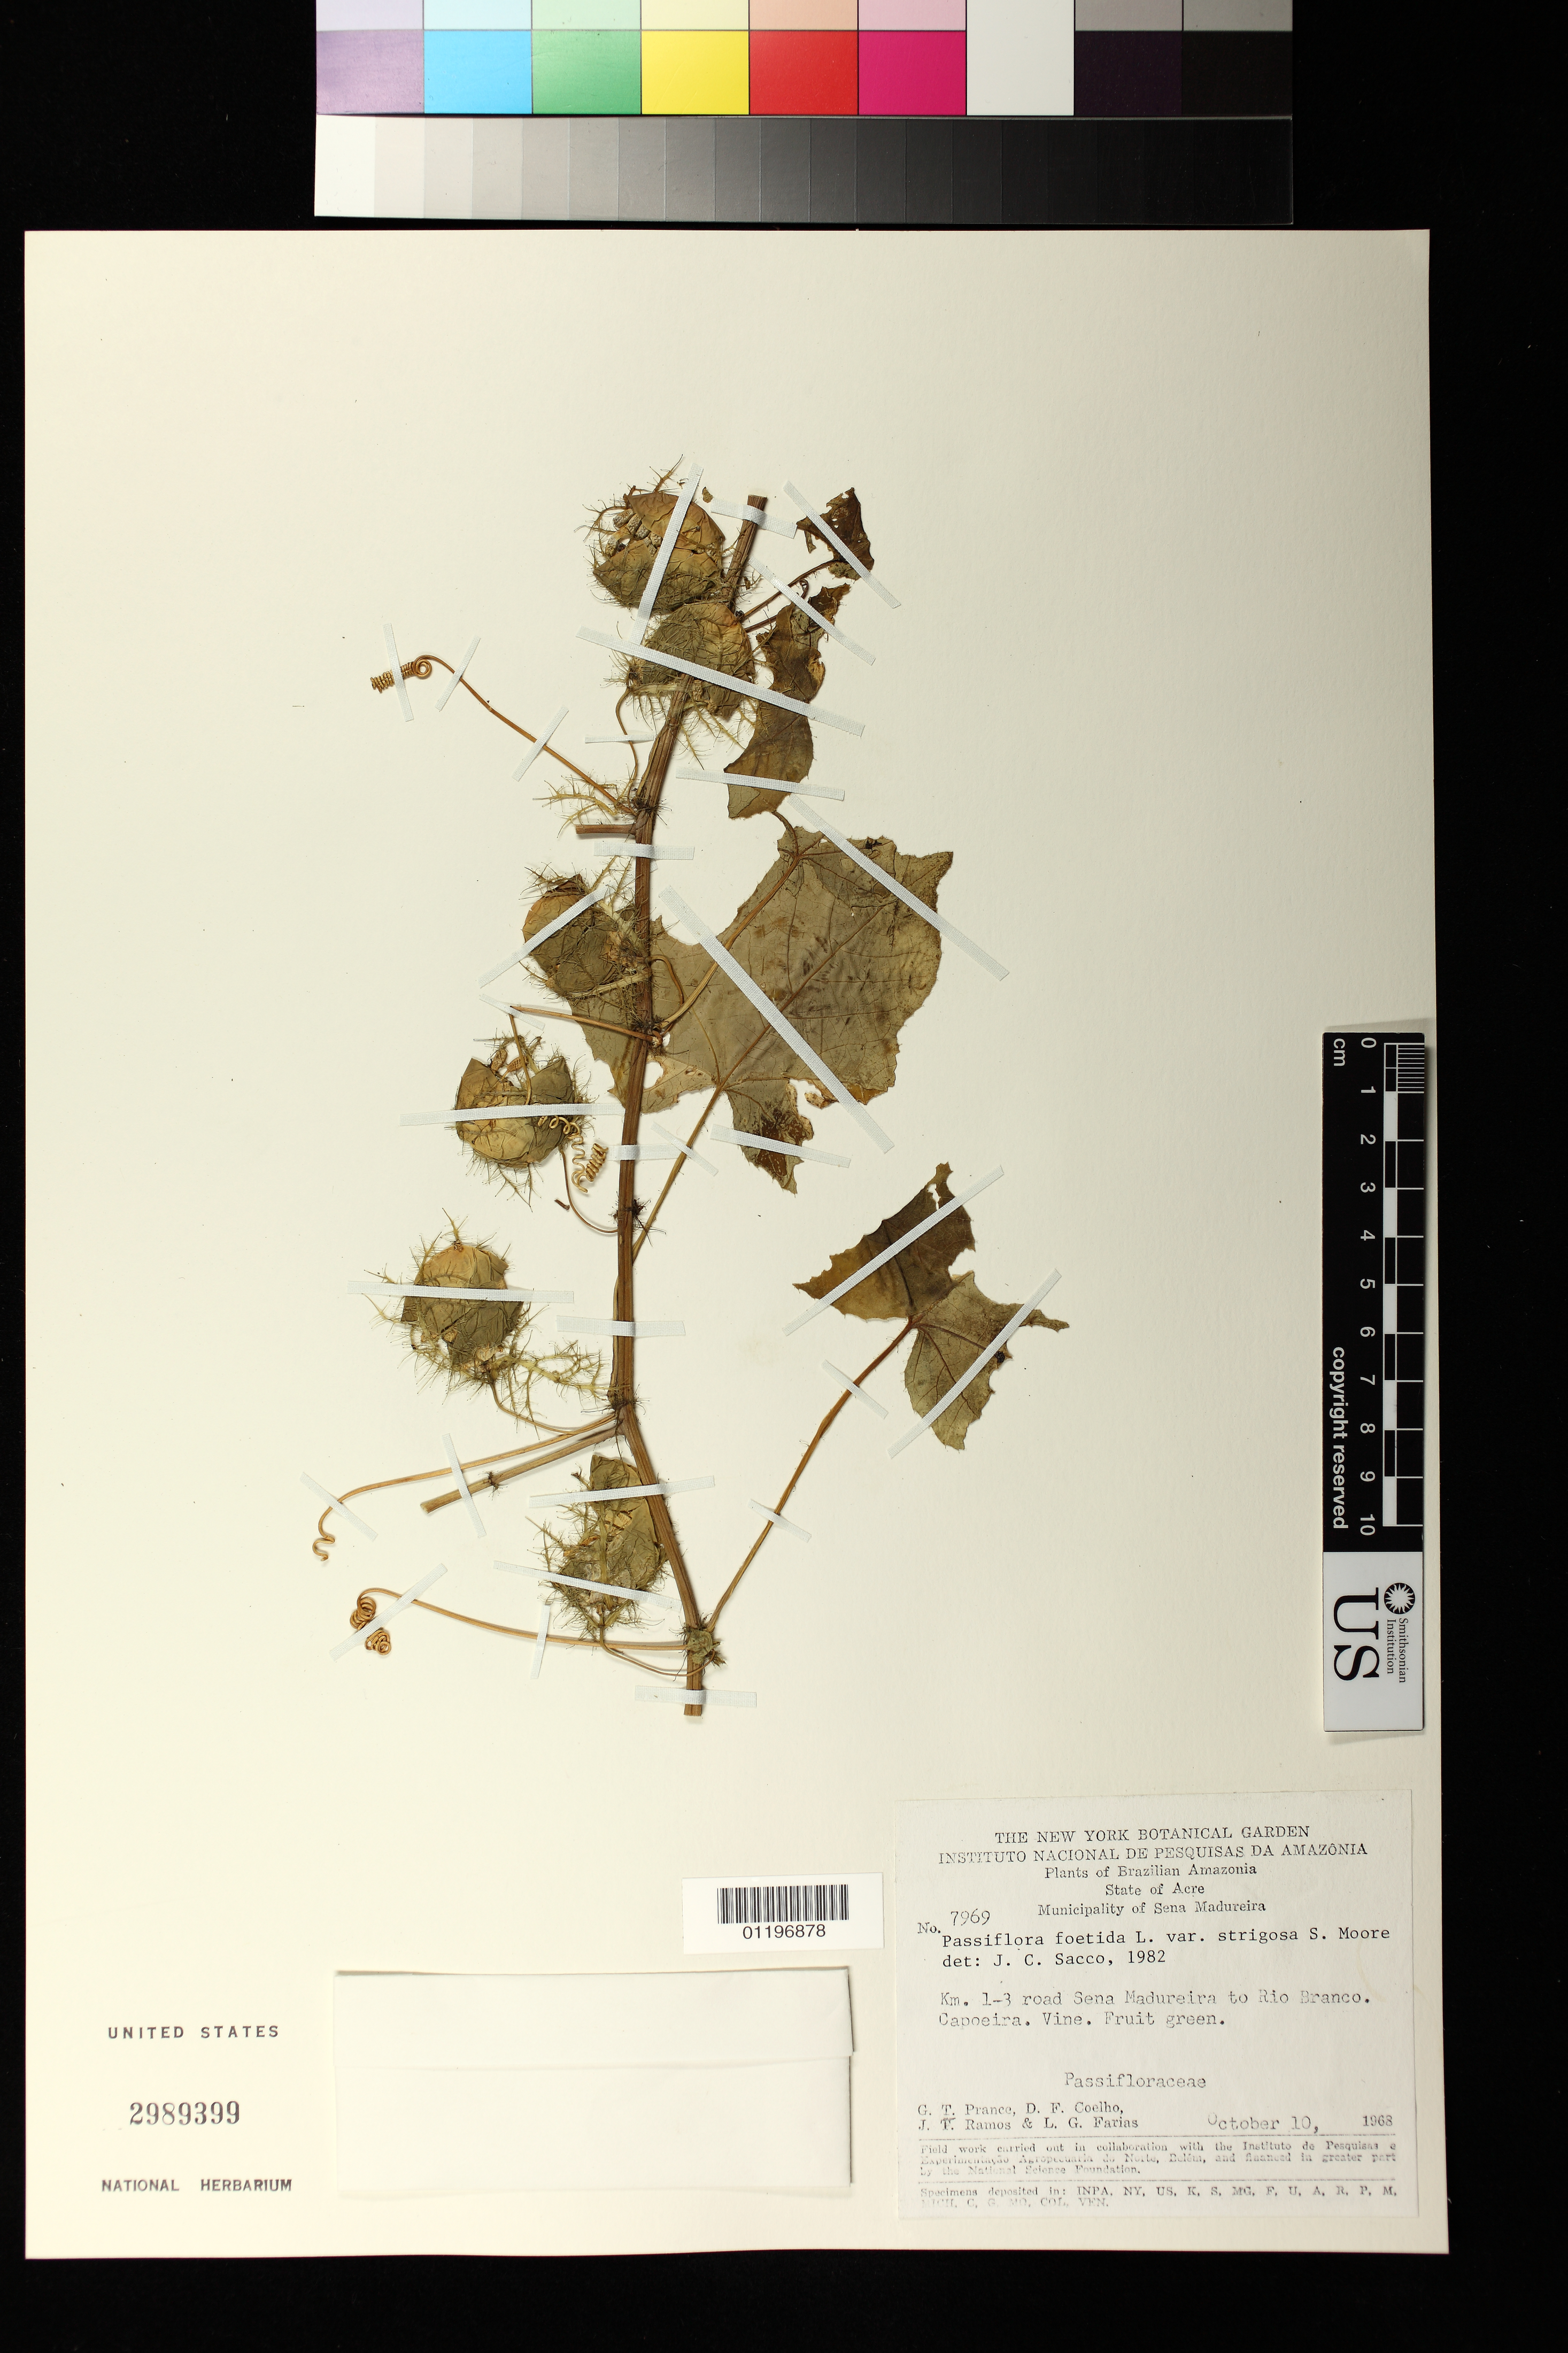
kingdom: Plantae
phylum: Tracheophyta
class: Magnoliopsida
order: Malpighiales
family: Passifloraceae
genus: Passiflora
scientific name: Passiflora foetida var. strigosa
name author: (M. Roem.) S. Moore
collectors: G. T. Prance, D. F. Coêlho, J. T. Ramos & L. G. Farias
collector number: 7969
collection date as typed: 10 Oct 1968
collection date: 1968-10-10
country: Brazil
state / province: Acre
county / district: Sena Madureira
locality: Km. 1-3 road Sena Madureira to Rio Branco.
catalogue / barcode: US 2989399